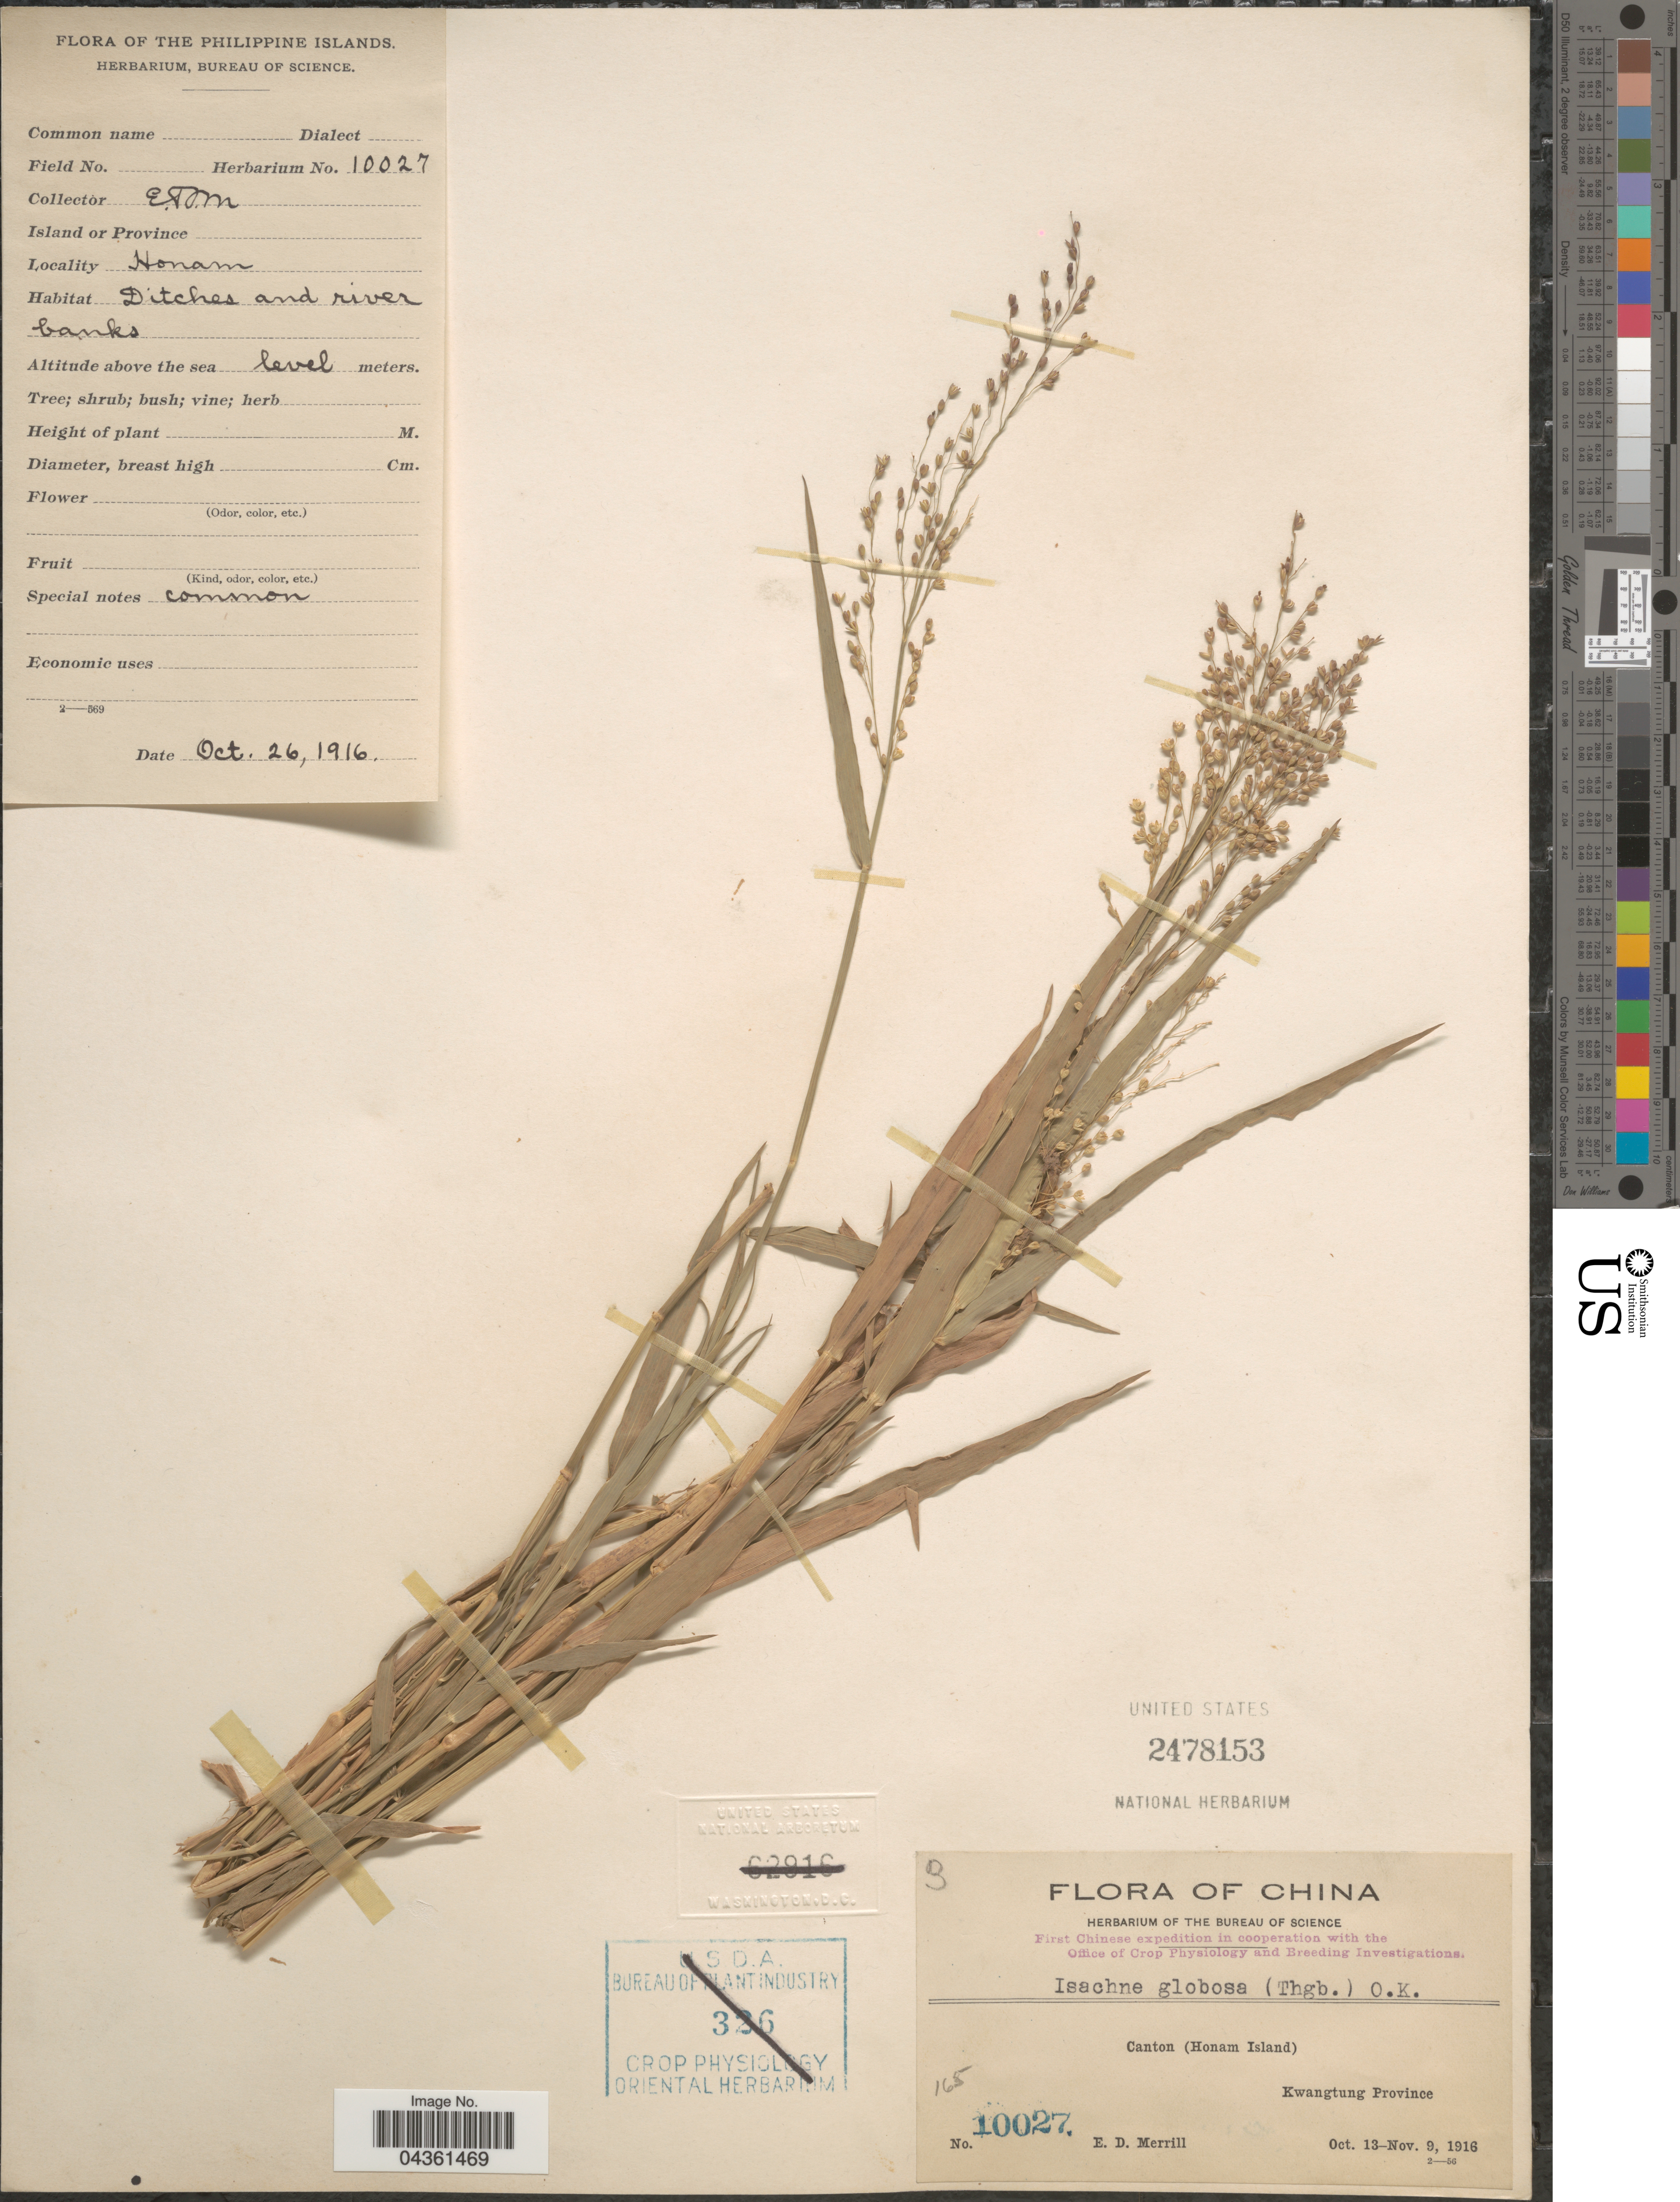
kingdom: Plantae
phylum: Tracheophyta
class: Liliopsida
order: Poales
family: Poaceae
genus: Isachne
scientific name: Isachne globosa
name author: (Thunb.) Kuntze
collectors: E. D. Merrill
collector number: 10027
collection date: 1916-10-26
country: China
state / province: Guangdong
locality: Honam. First Chinese expedition. Canton (Honam Island). Kwangtung Province.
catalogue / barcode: US 2478153